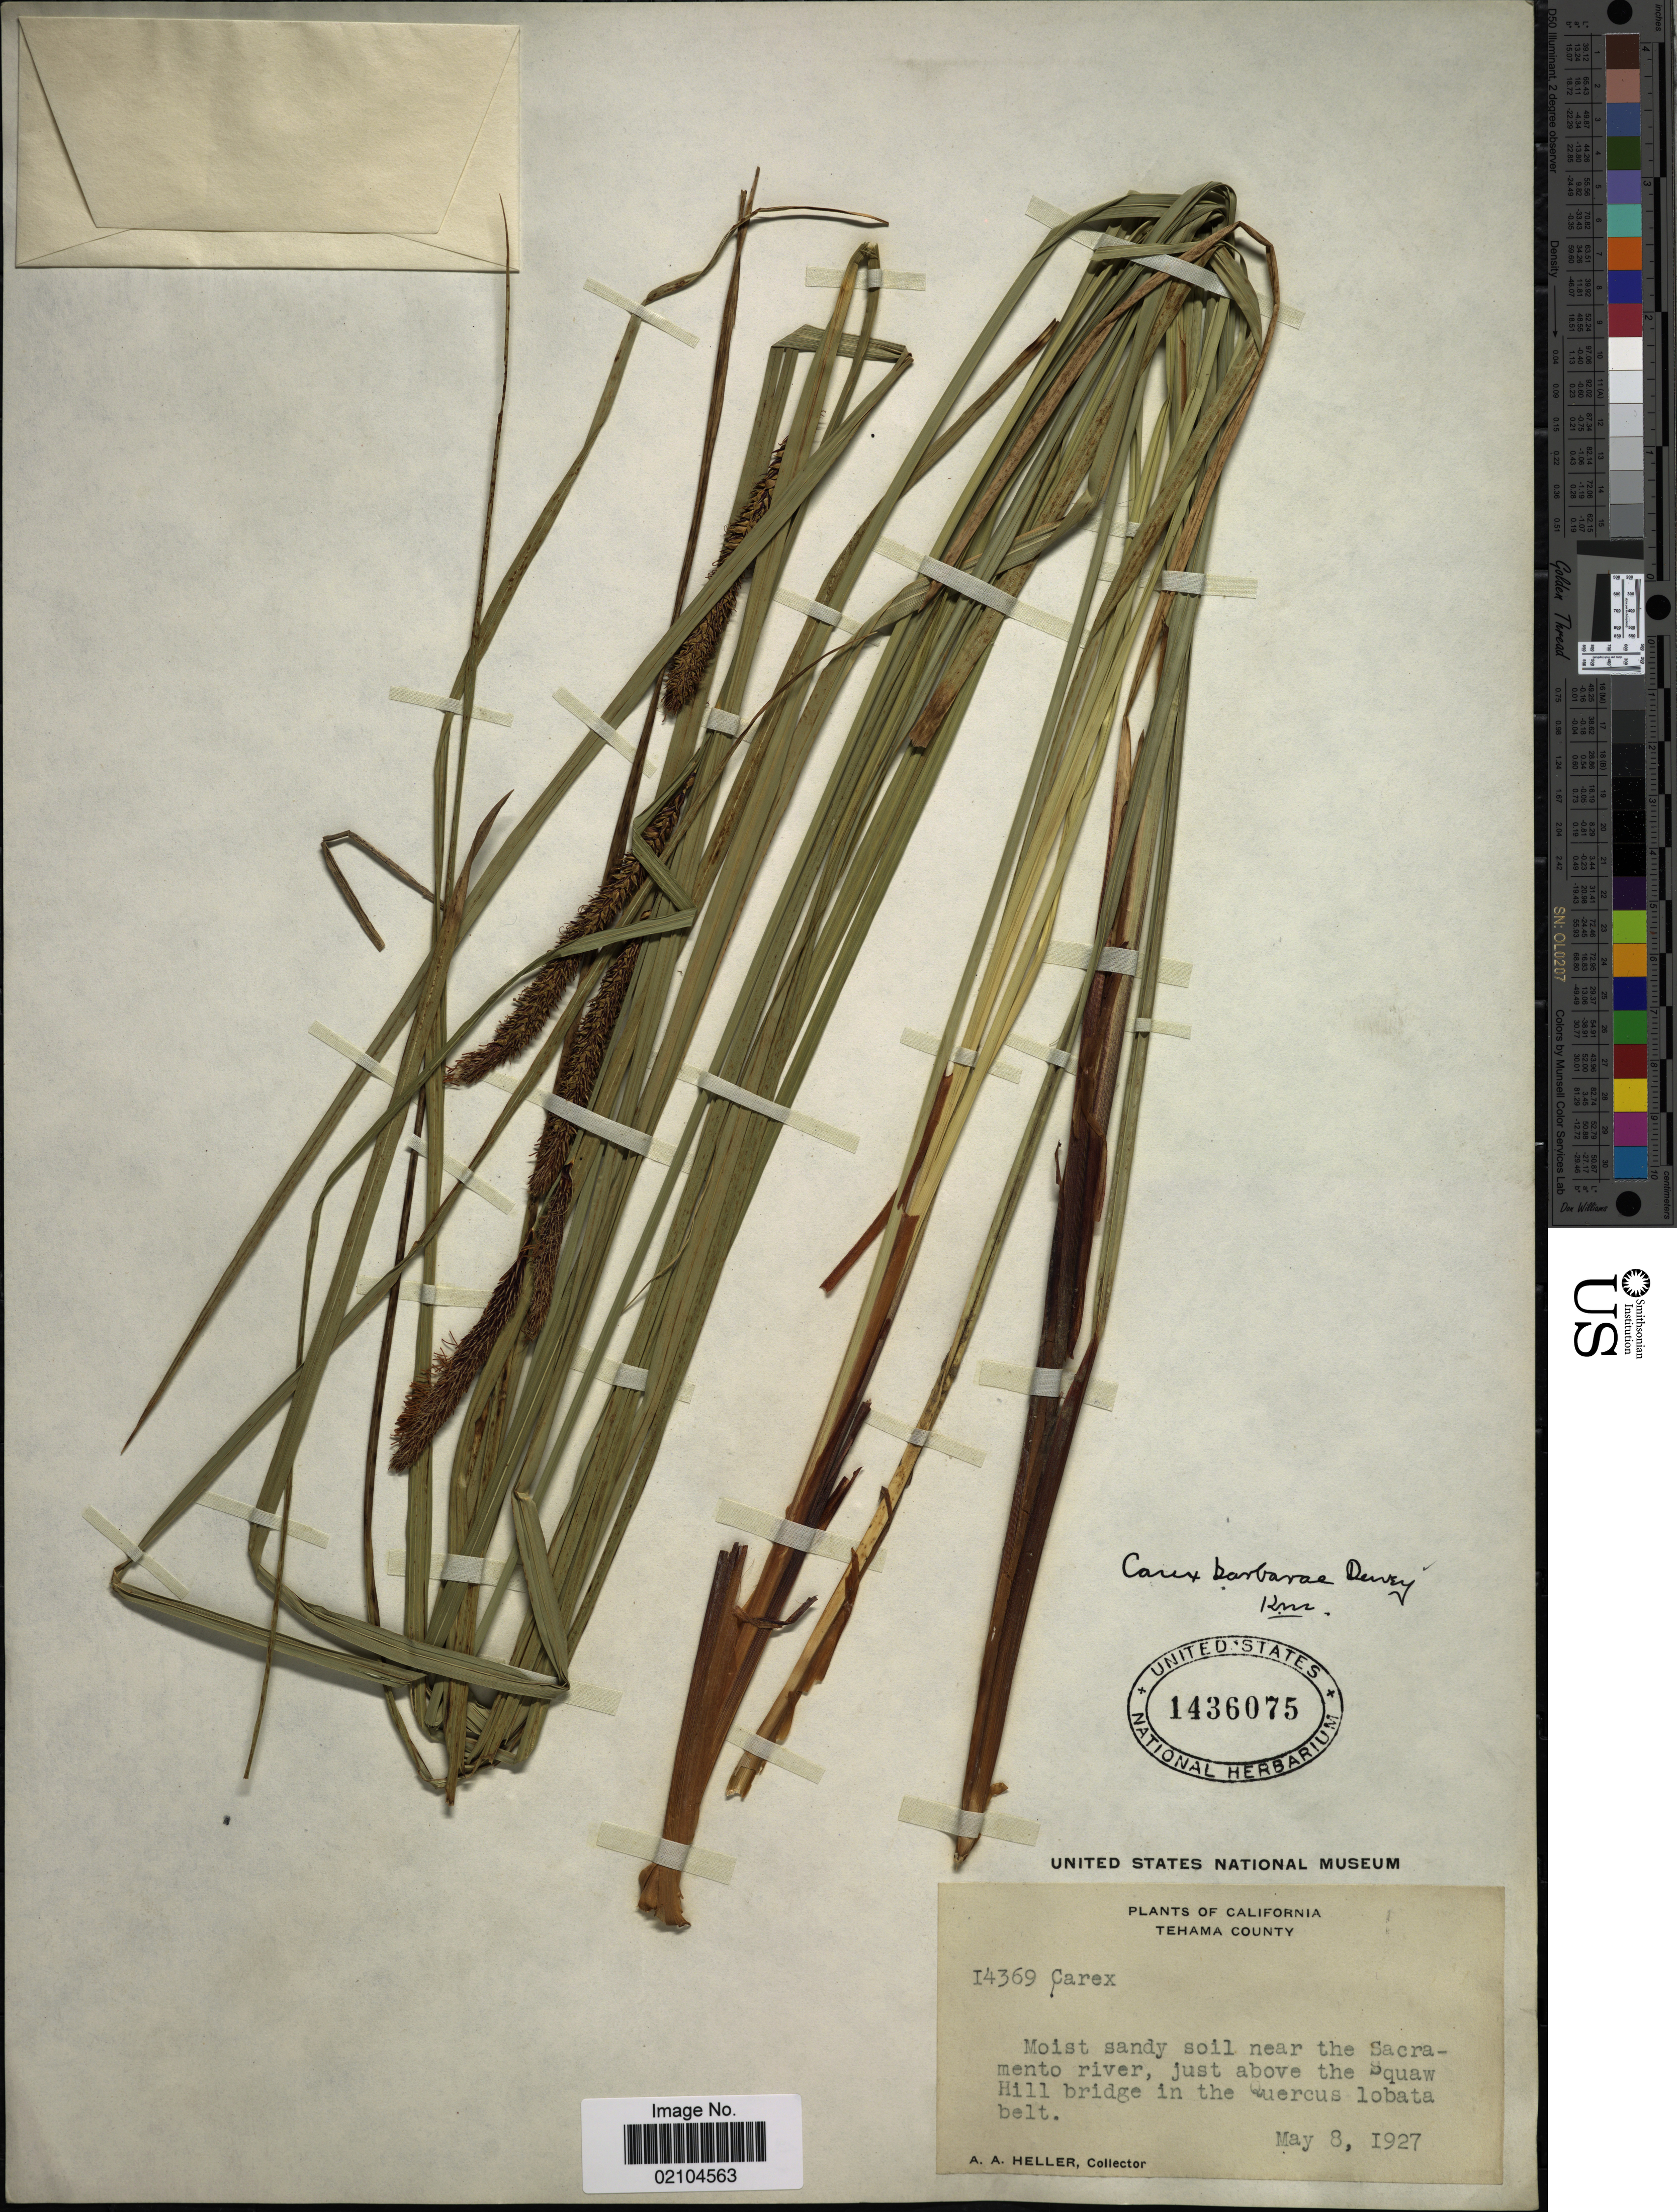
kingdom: Plantae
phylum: Tracheophyta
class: Liliopsida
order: Poales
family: Cyperaceae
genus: Carex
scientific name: Carex barbarae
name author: Dewey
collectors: A. A. Heller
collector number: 14369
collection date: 1927-05-08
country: United States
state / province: California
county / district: Tehama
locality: Tehama County, Moist sandy soil near the Sacramento river, just above the Squaw Hill Bridge; in the Quercus lobata belt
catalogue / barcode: US 1436075